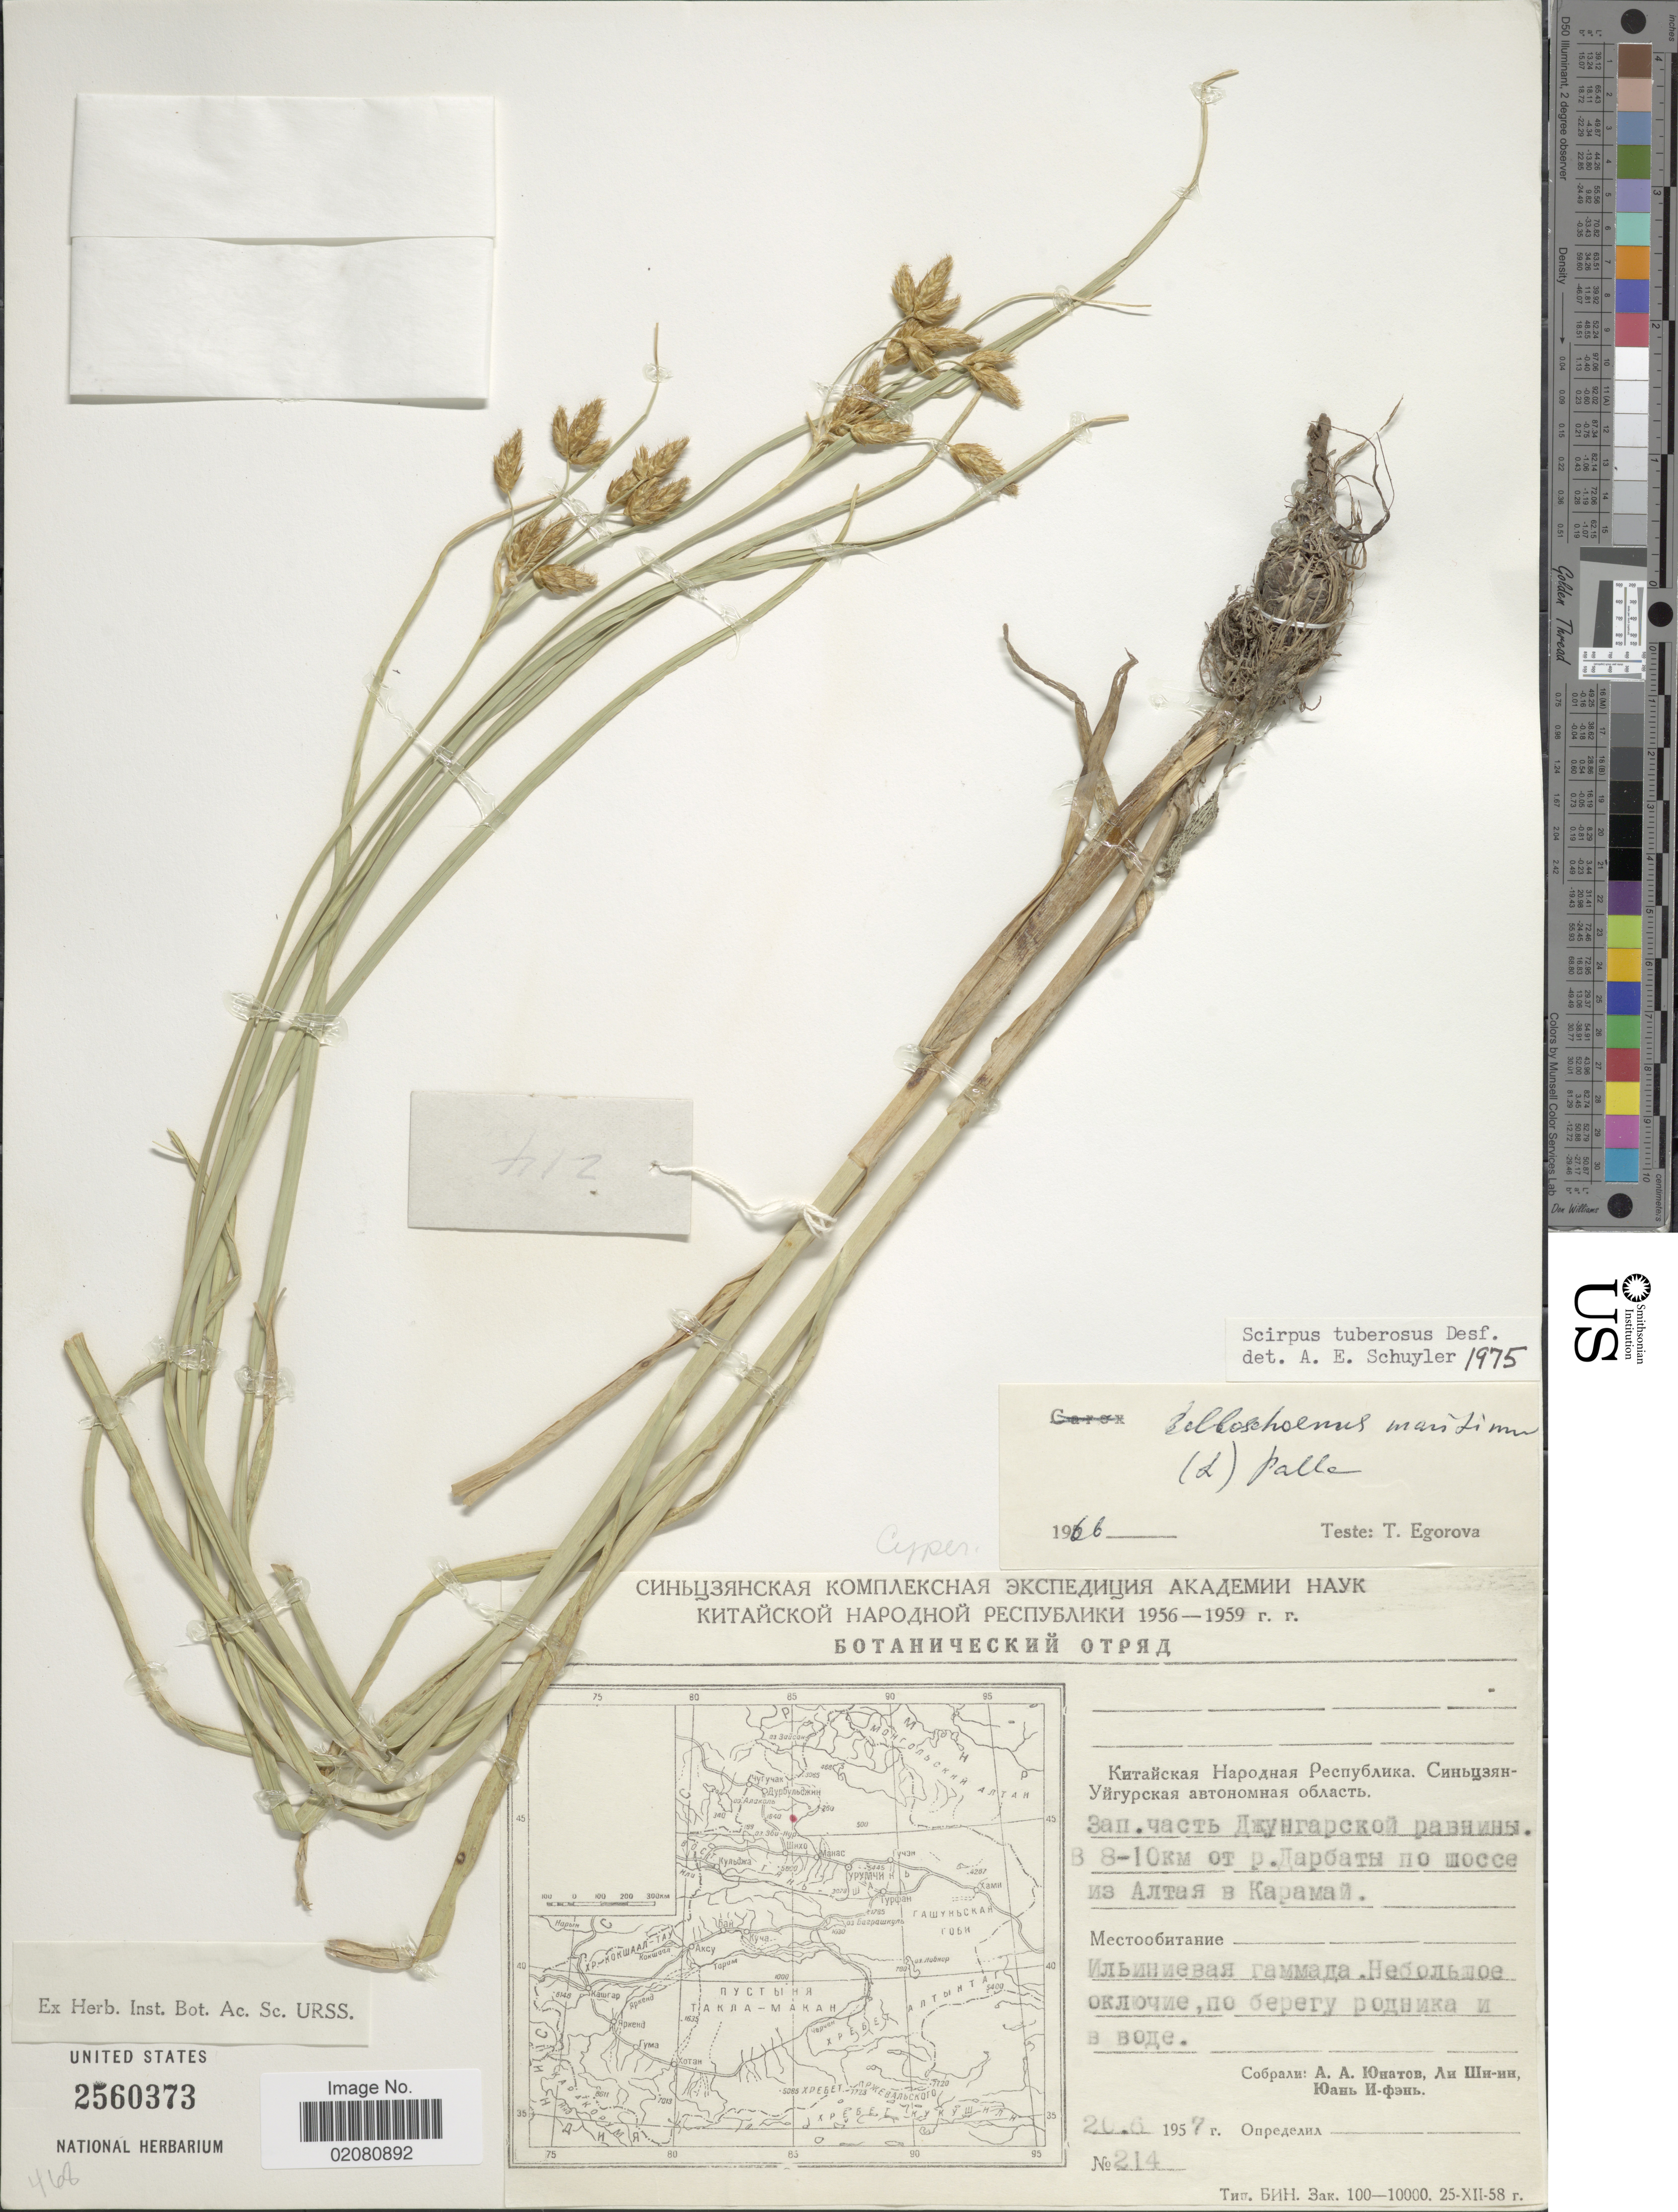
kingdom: Plantae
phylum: Tracheophyta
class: Liliopsida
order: Poales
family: Cyperaceae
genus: Bolboschoenus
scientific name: Bolboschoenus glaucus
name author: (Lam.) S.G. Sm.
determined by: Strong, Mark T., (BOT), Smithsonian Institution - National Museum of Natural History (UNITED STATES)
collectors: A. Unatov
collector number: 214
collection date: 1957-06-20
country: China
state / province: Xinjiang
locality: On the road to Karamay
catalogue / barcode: US 2560373